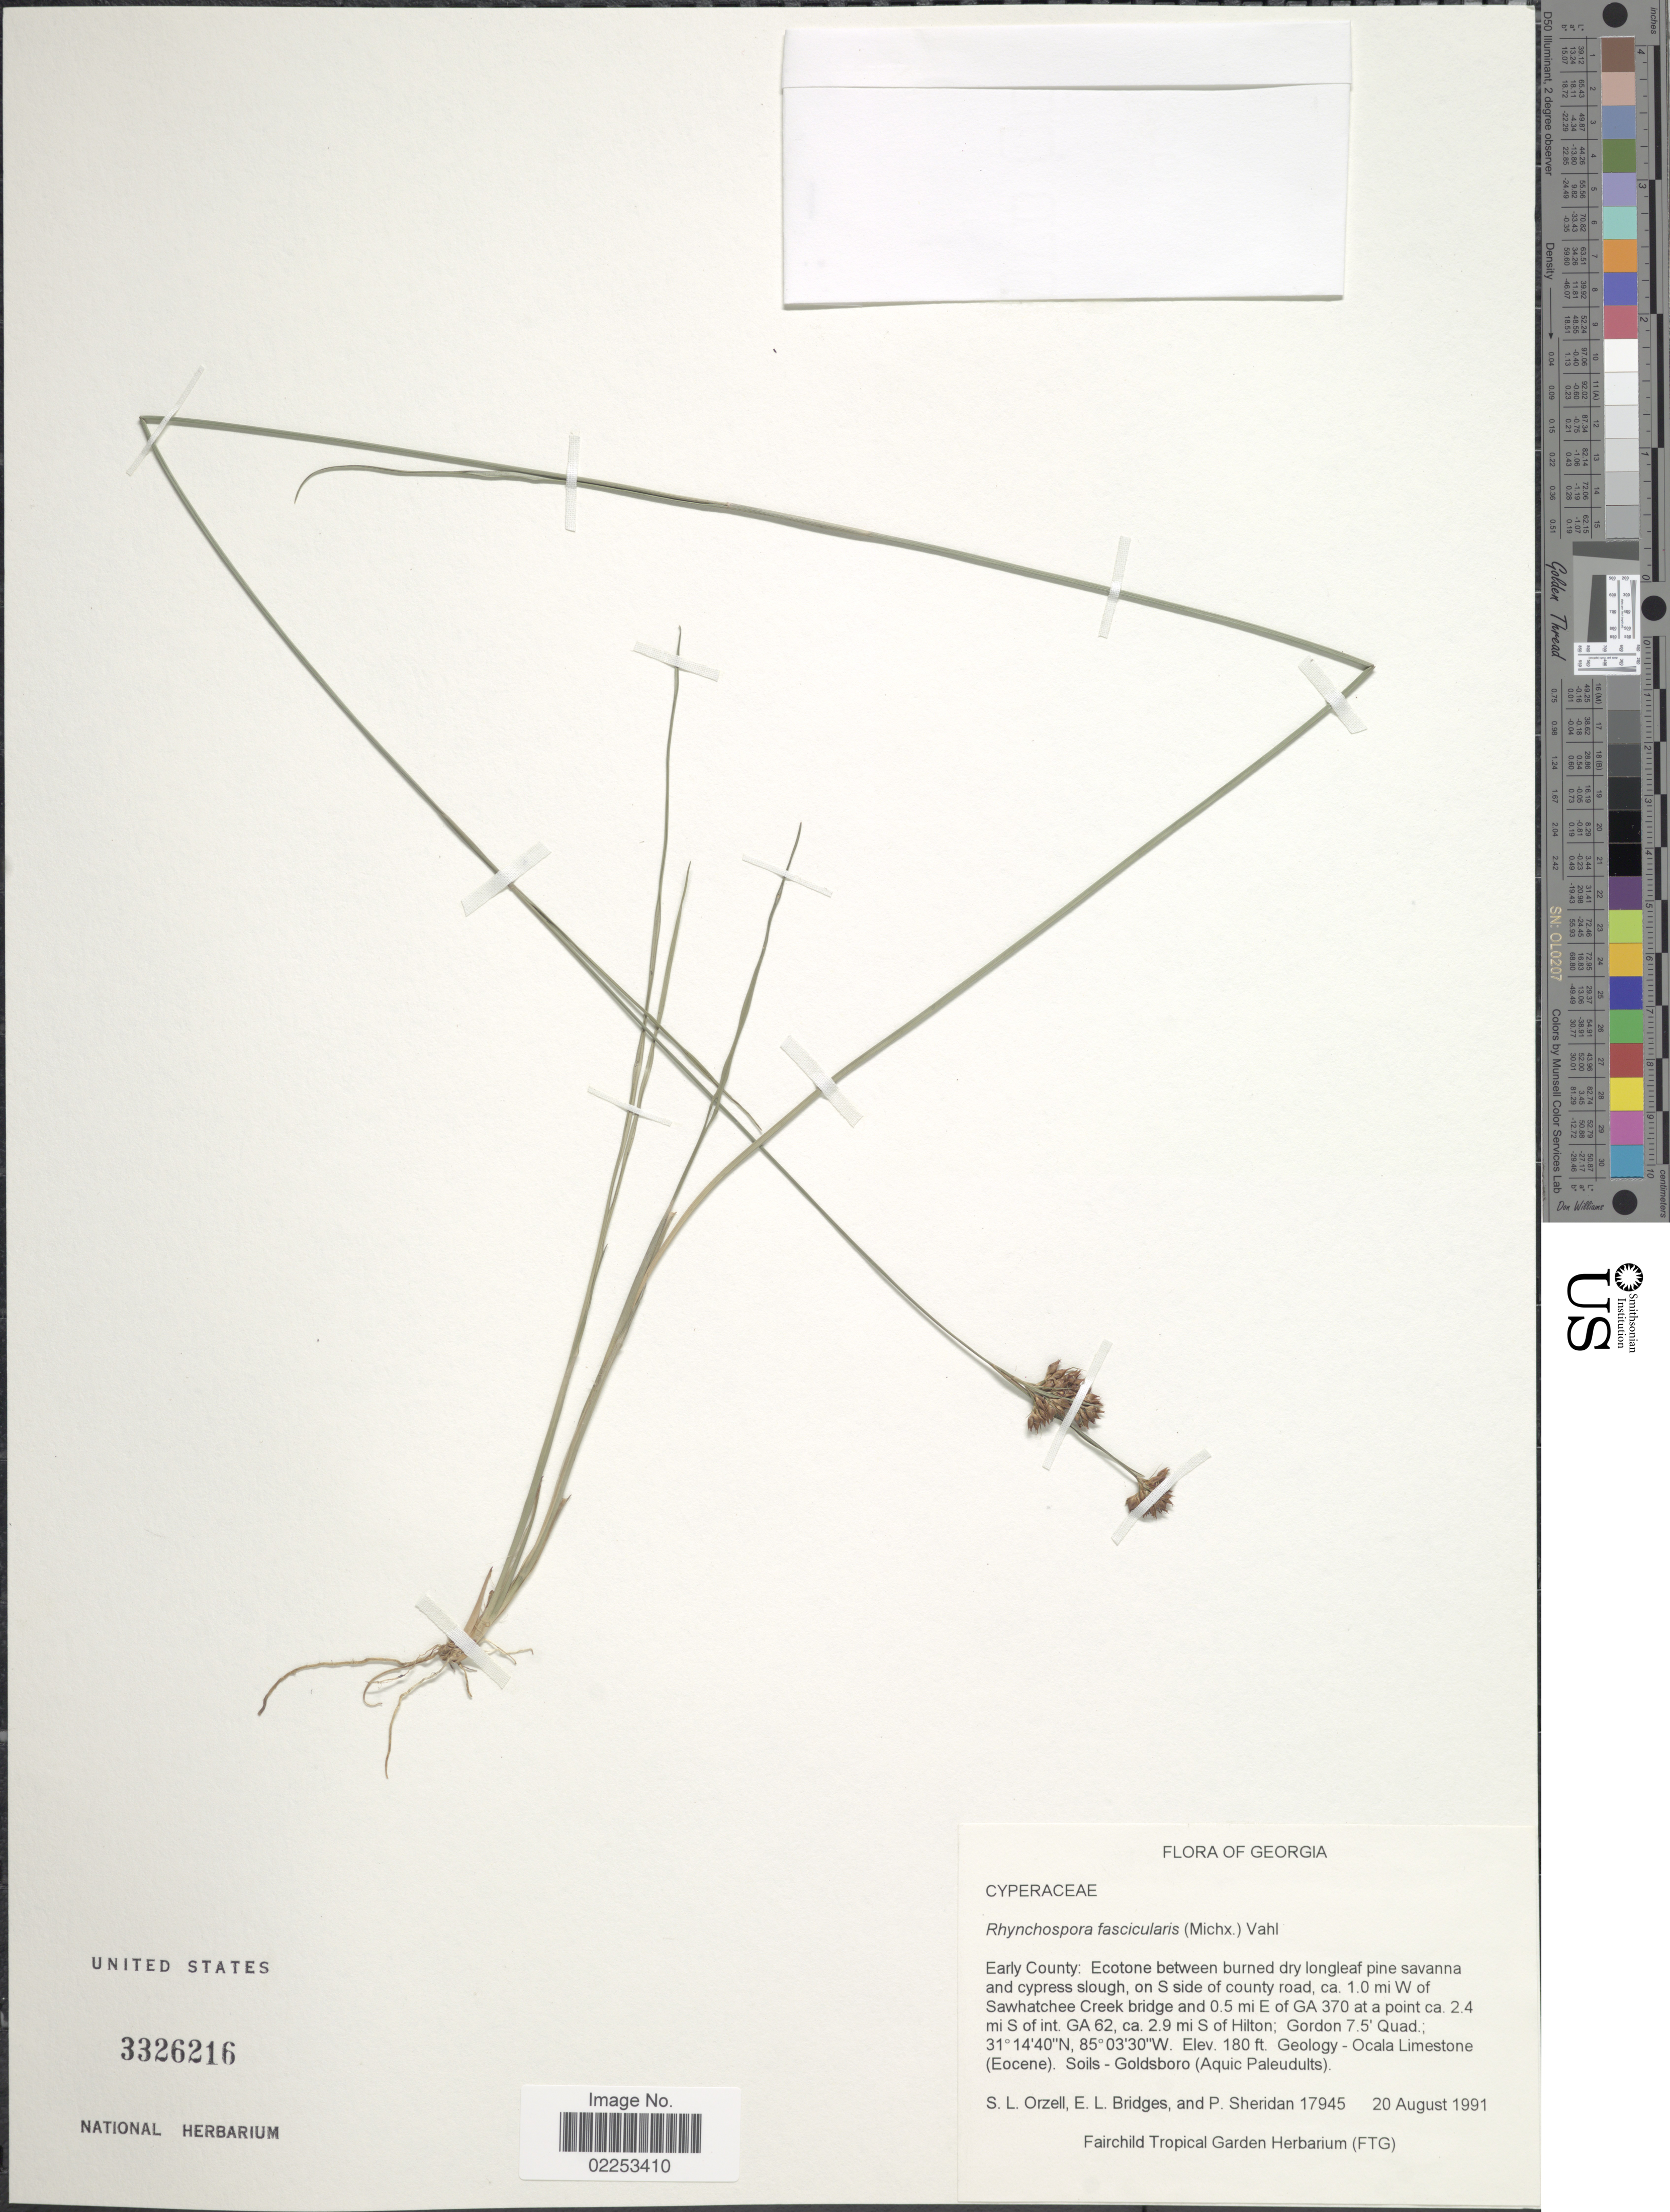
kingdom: Plantae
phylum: Tracheophyta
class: Liliopsida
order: Poales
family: Cyperaceae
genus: Rhynchospora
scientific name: Rhynchospora fascicularis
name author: (Michx.) Vahl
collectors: S. Orzell, E. Bridges & P. Sheridan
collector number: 17945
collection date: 1991-08-20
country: United States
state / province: Georgia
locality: Early County: Ecotone between burned dry longleaf pine savanna and cypress slough, on S side of county road, ca. 1.0 mi W of Sawhatchee Creek bridge and 0.5 mi E of GA 370 at a point ca 2.4 mi S of int GA 62, ca 2.9 mi S of Hilton; Gordon 7.5 Quad;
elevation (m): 55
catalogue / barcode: US 3326216